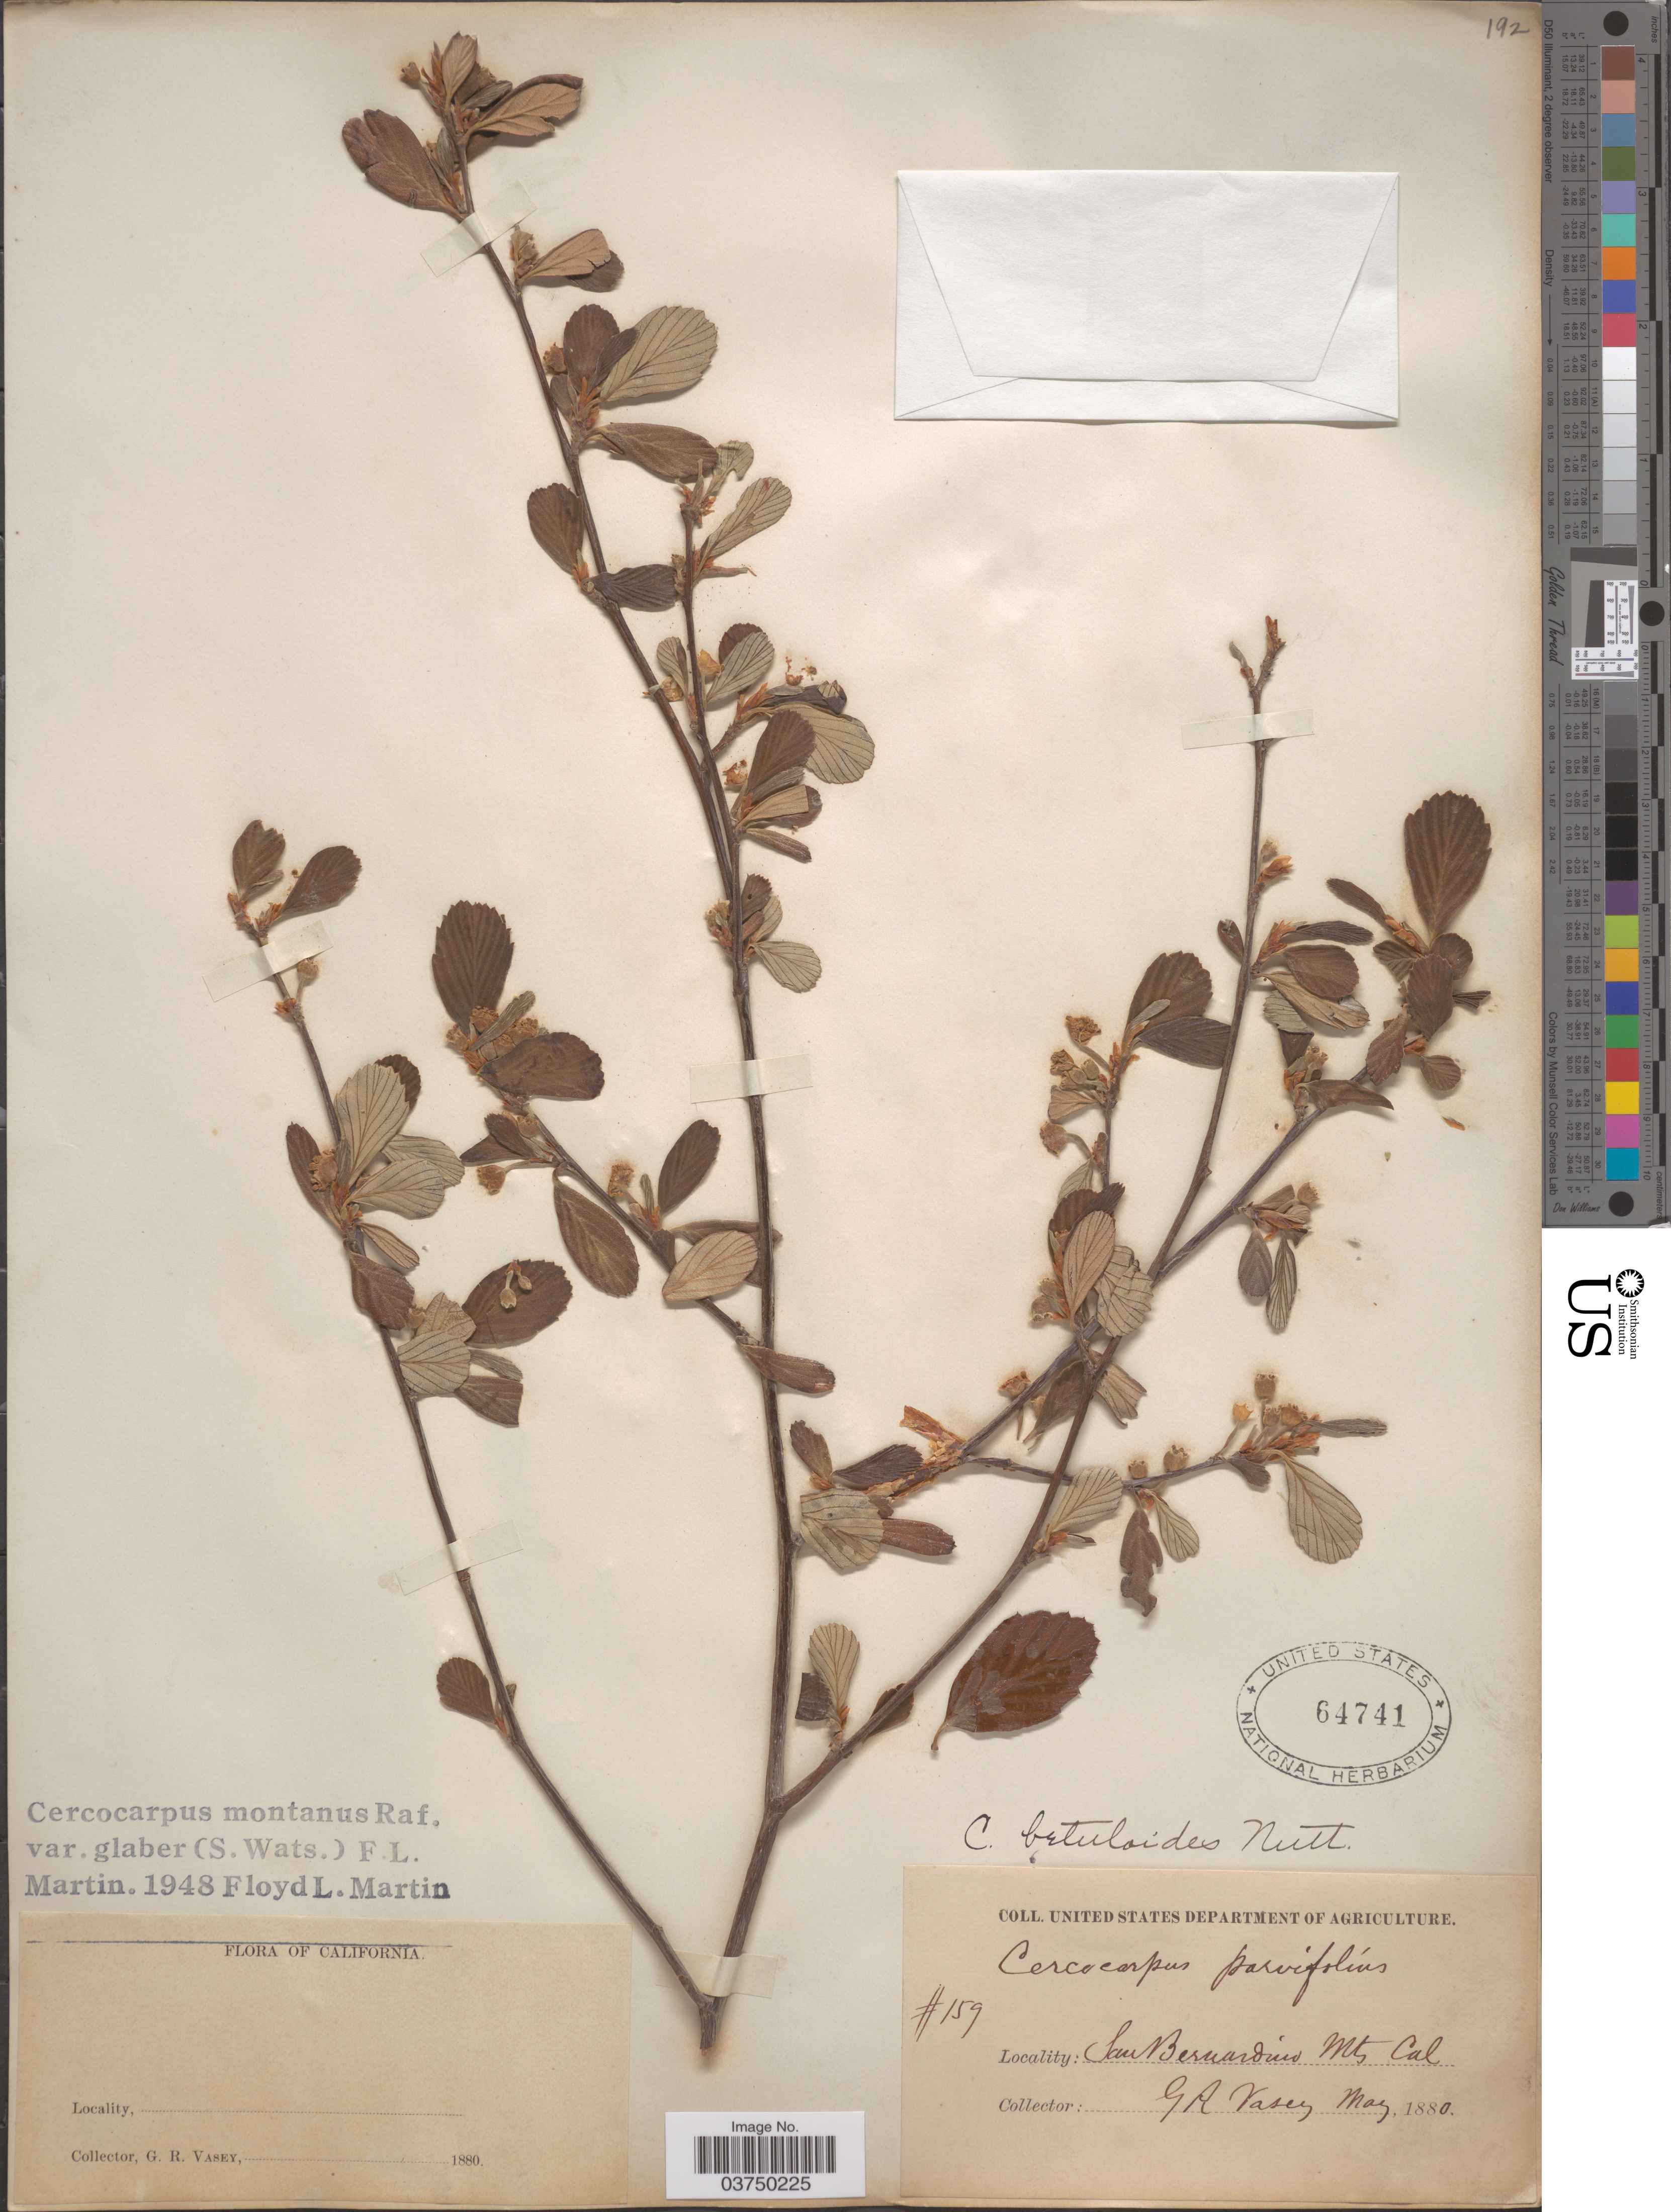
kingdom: Plantae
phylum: Tracheophyta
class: Magnoliopsida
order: Rosales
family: Rosaceae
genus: Cercocarpus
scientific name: Cercocarpus montanus var. glaber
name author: (S. Watson) F.L. Martin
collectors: G. R. Vasey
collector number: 159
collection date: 1880-05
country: United States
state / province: California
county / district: San Bernardino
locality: San Bernardino Mts Cal.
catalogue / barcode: US 64741